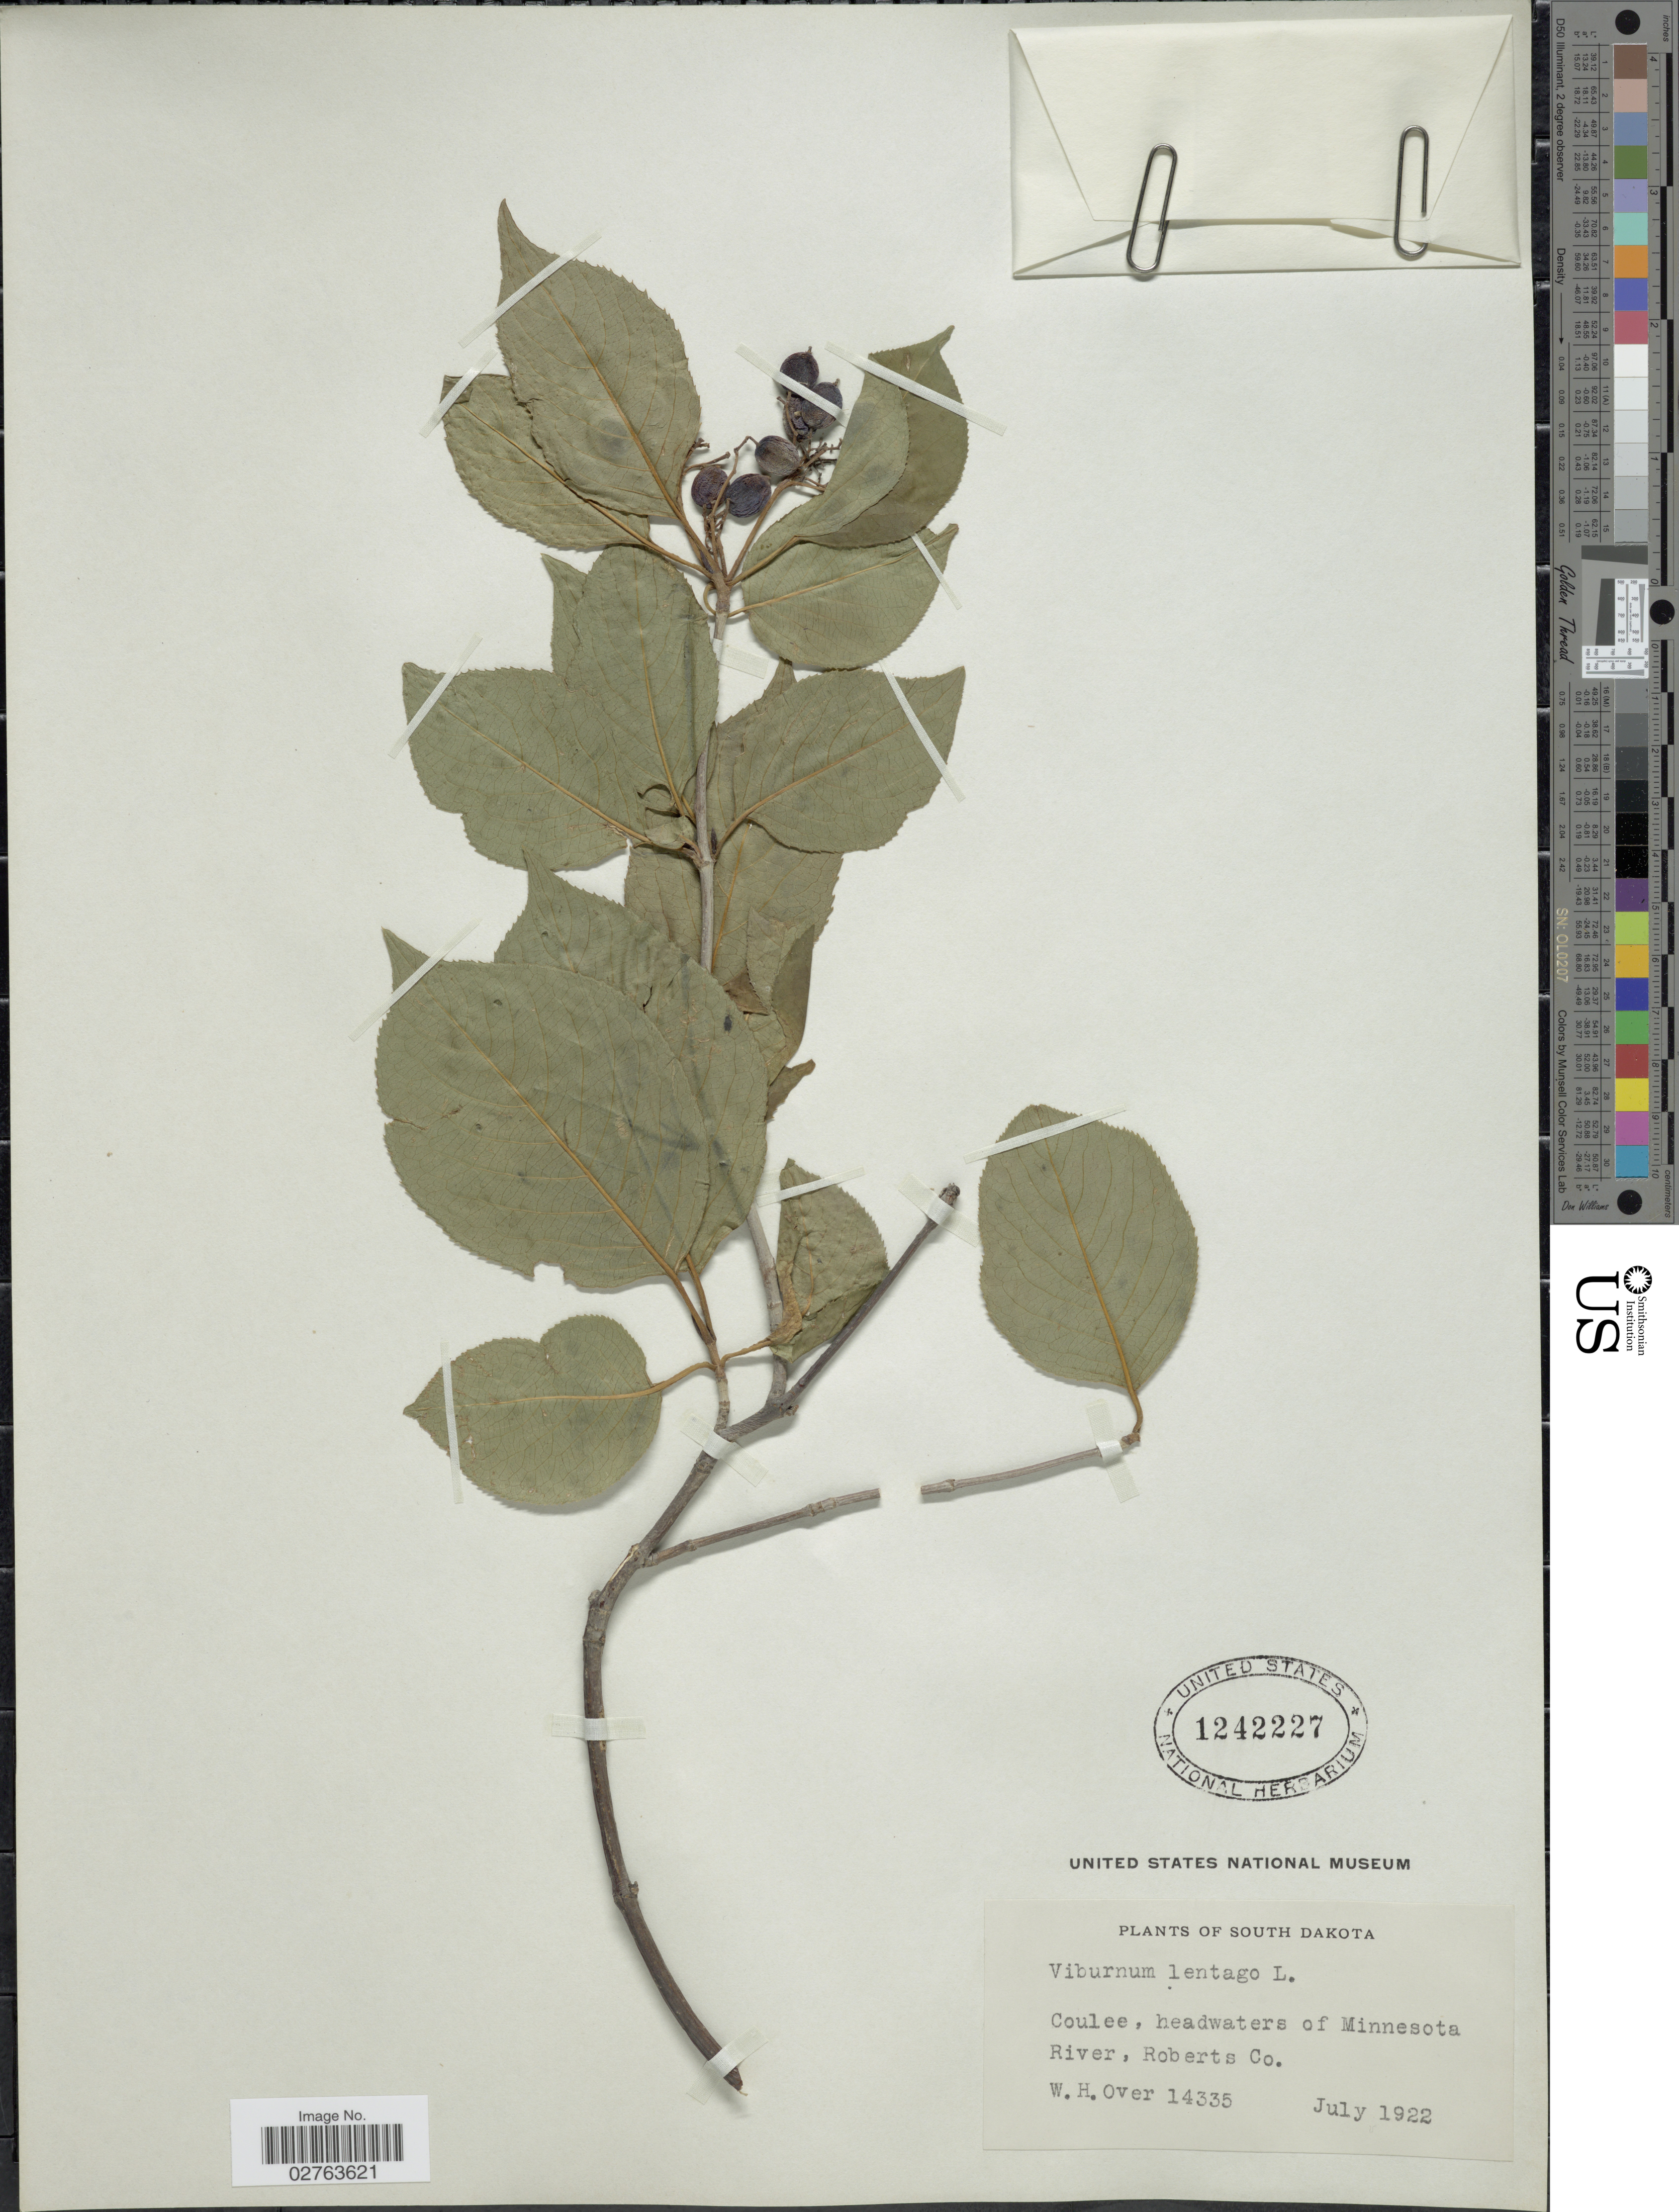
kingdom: Plantae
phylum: Tracheophyta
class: Magnoliopsida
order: Dipsacales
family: Viburnaceae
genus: Viburnum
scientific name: Viburnum lentago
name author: L.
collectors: W. Over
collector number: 14335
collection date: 1922-07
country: United States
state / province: South Dakota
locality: Coulee, headwaters of Minnesota River, Roberts Co.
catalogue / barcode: US 1242227